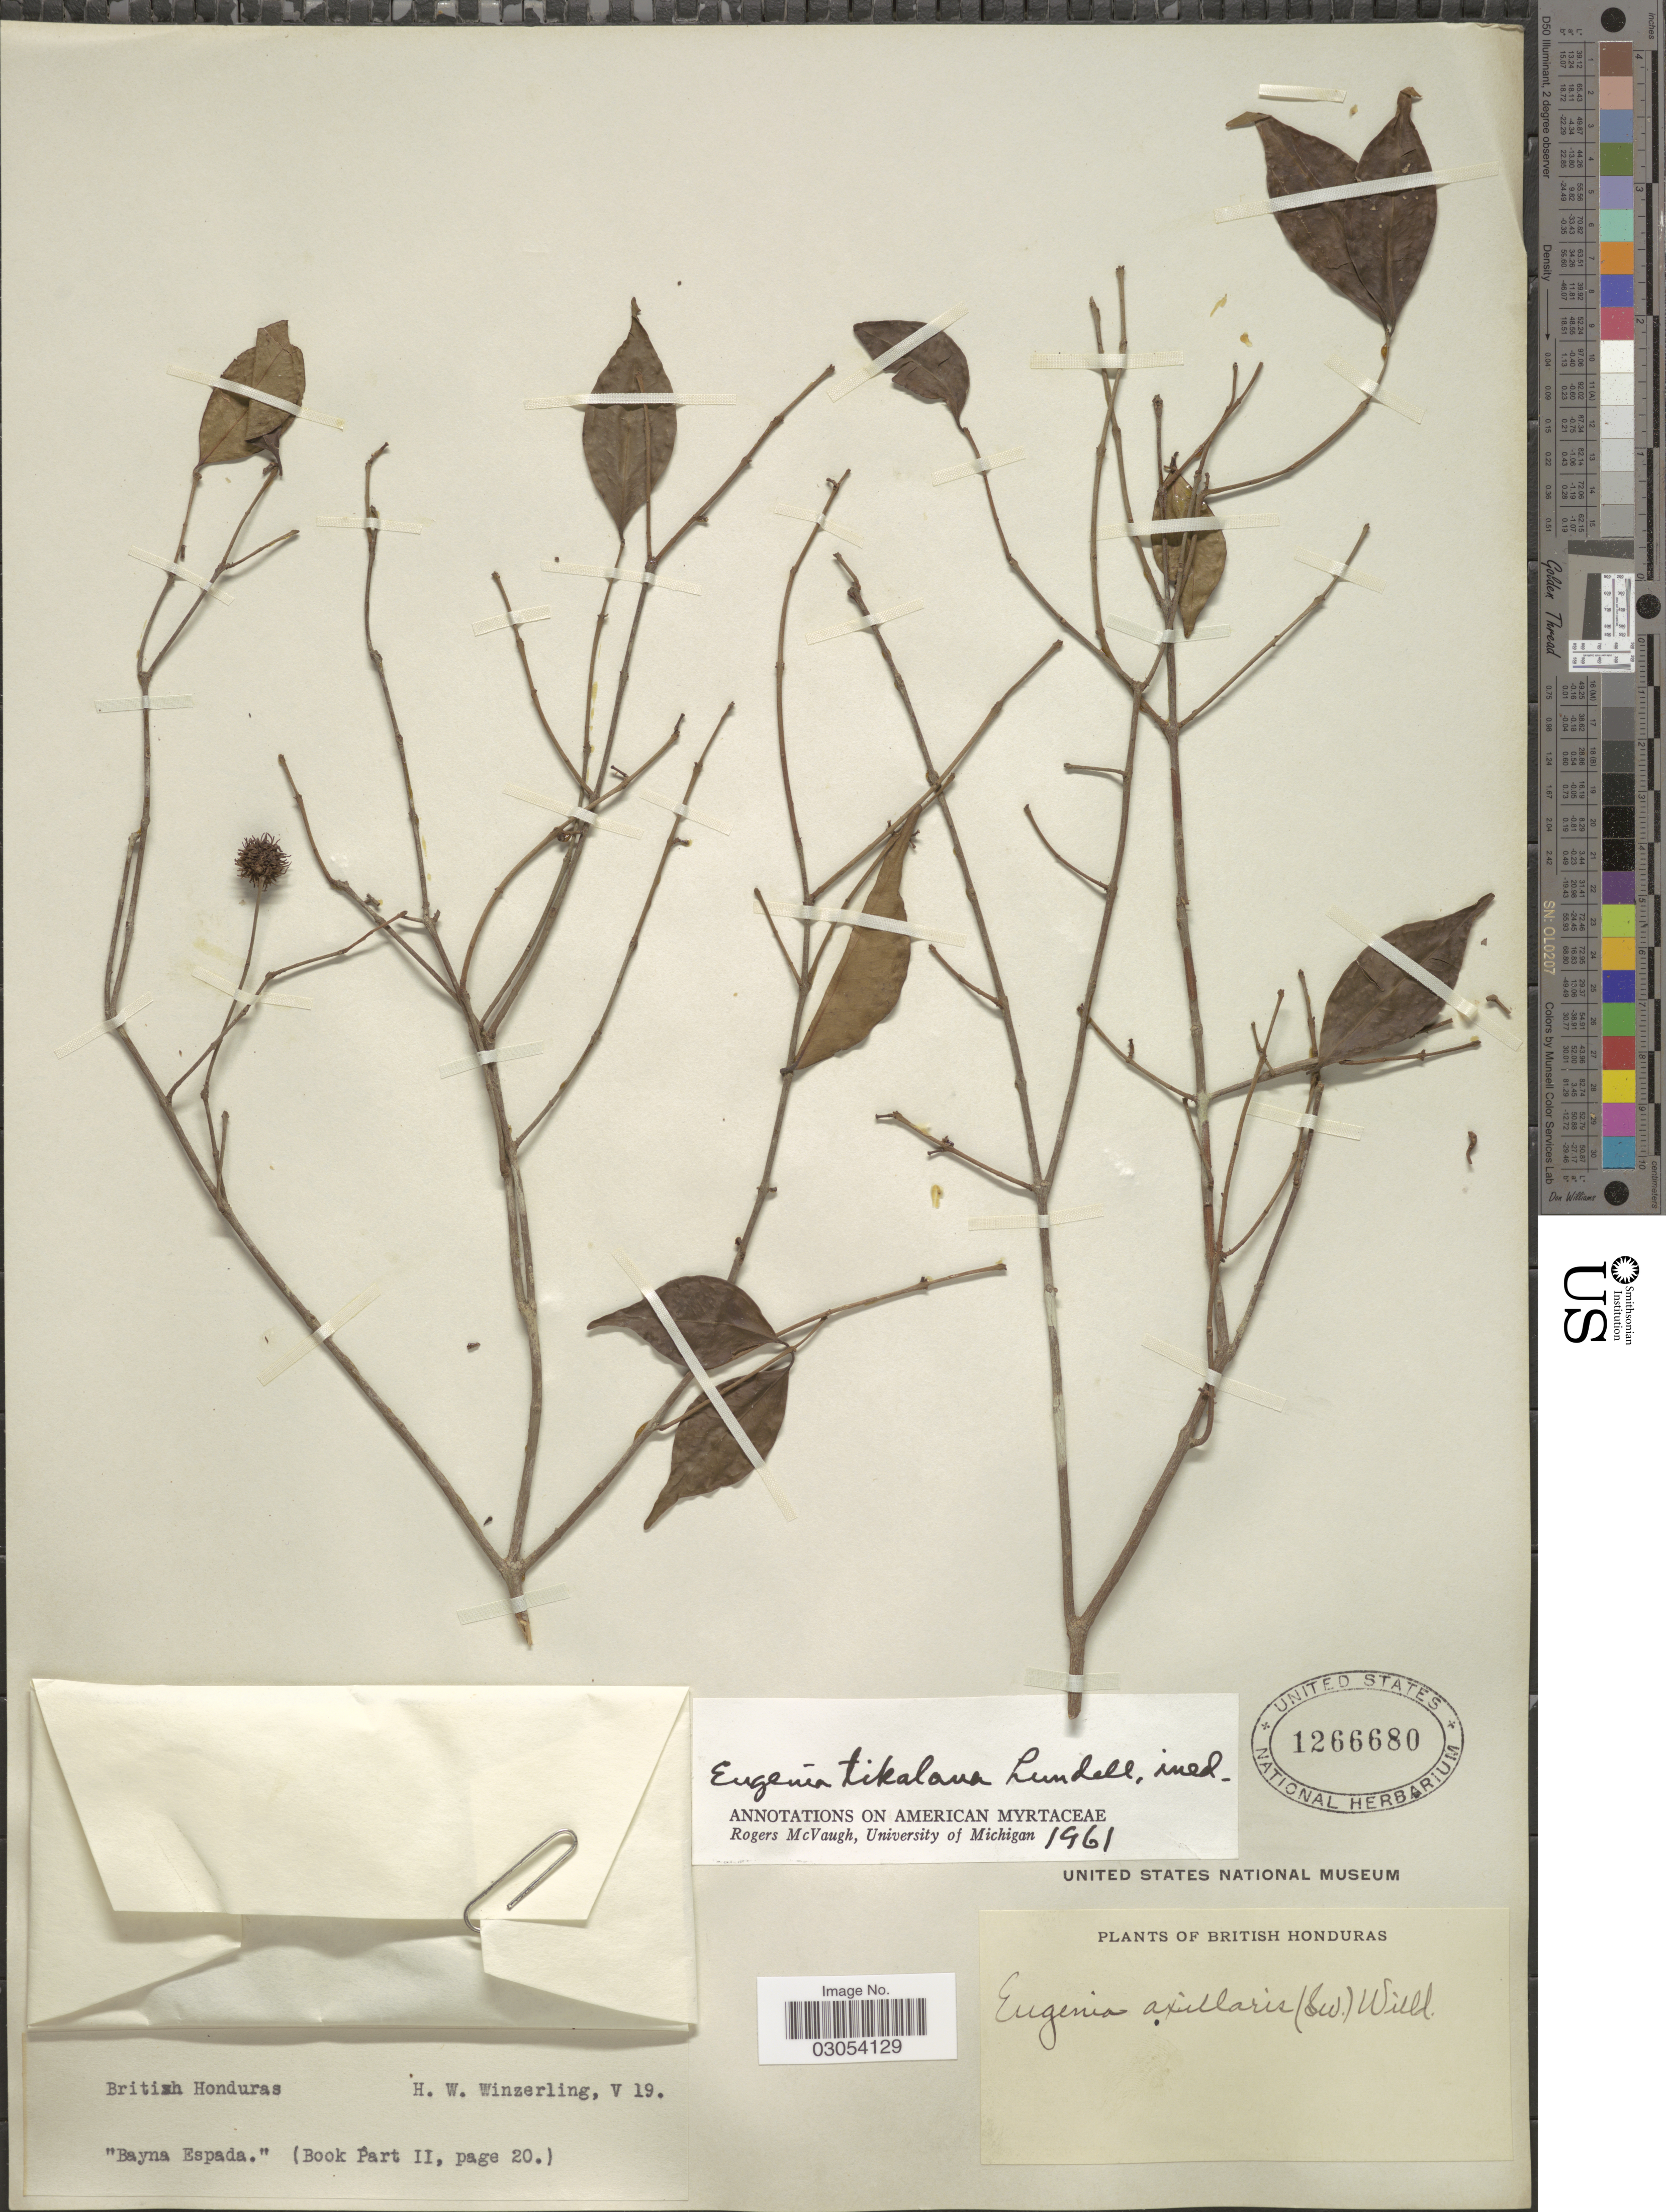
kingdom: Plantae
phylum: Tracheophyta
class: Magnoliopsida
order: Myrtales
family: Myrtaceae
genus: Eugenia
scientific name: Eugenia tikalana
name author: Lundell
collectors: H. Winzerling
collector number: V 19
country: Belize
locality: British Honduras.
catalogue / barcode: US 1266680